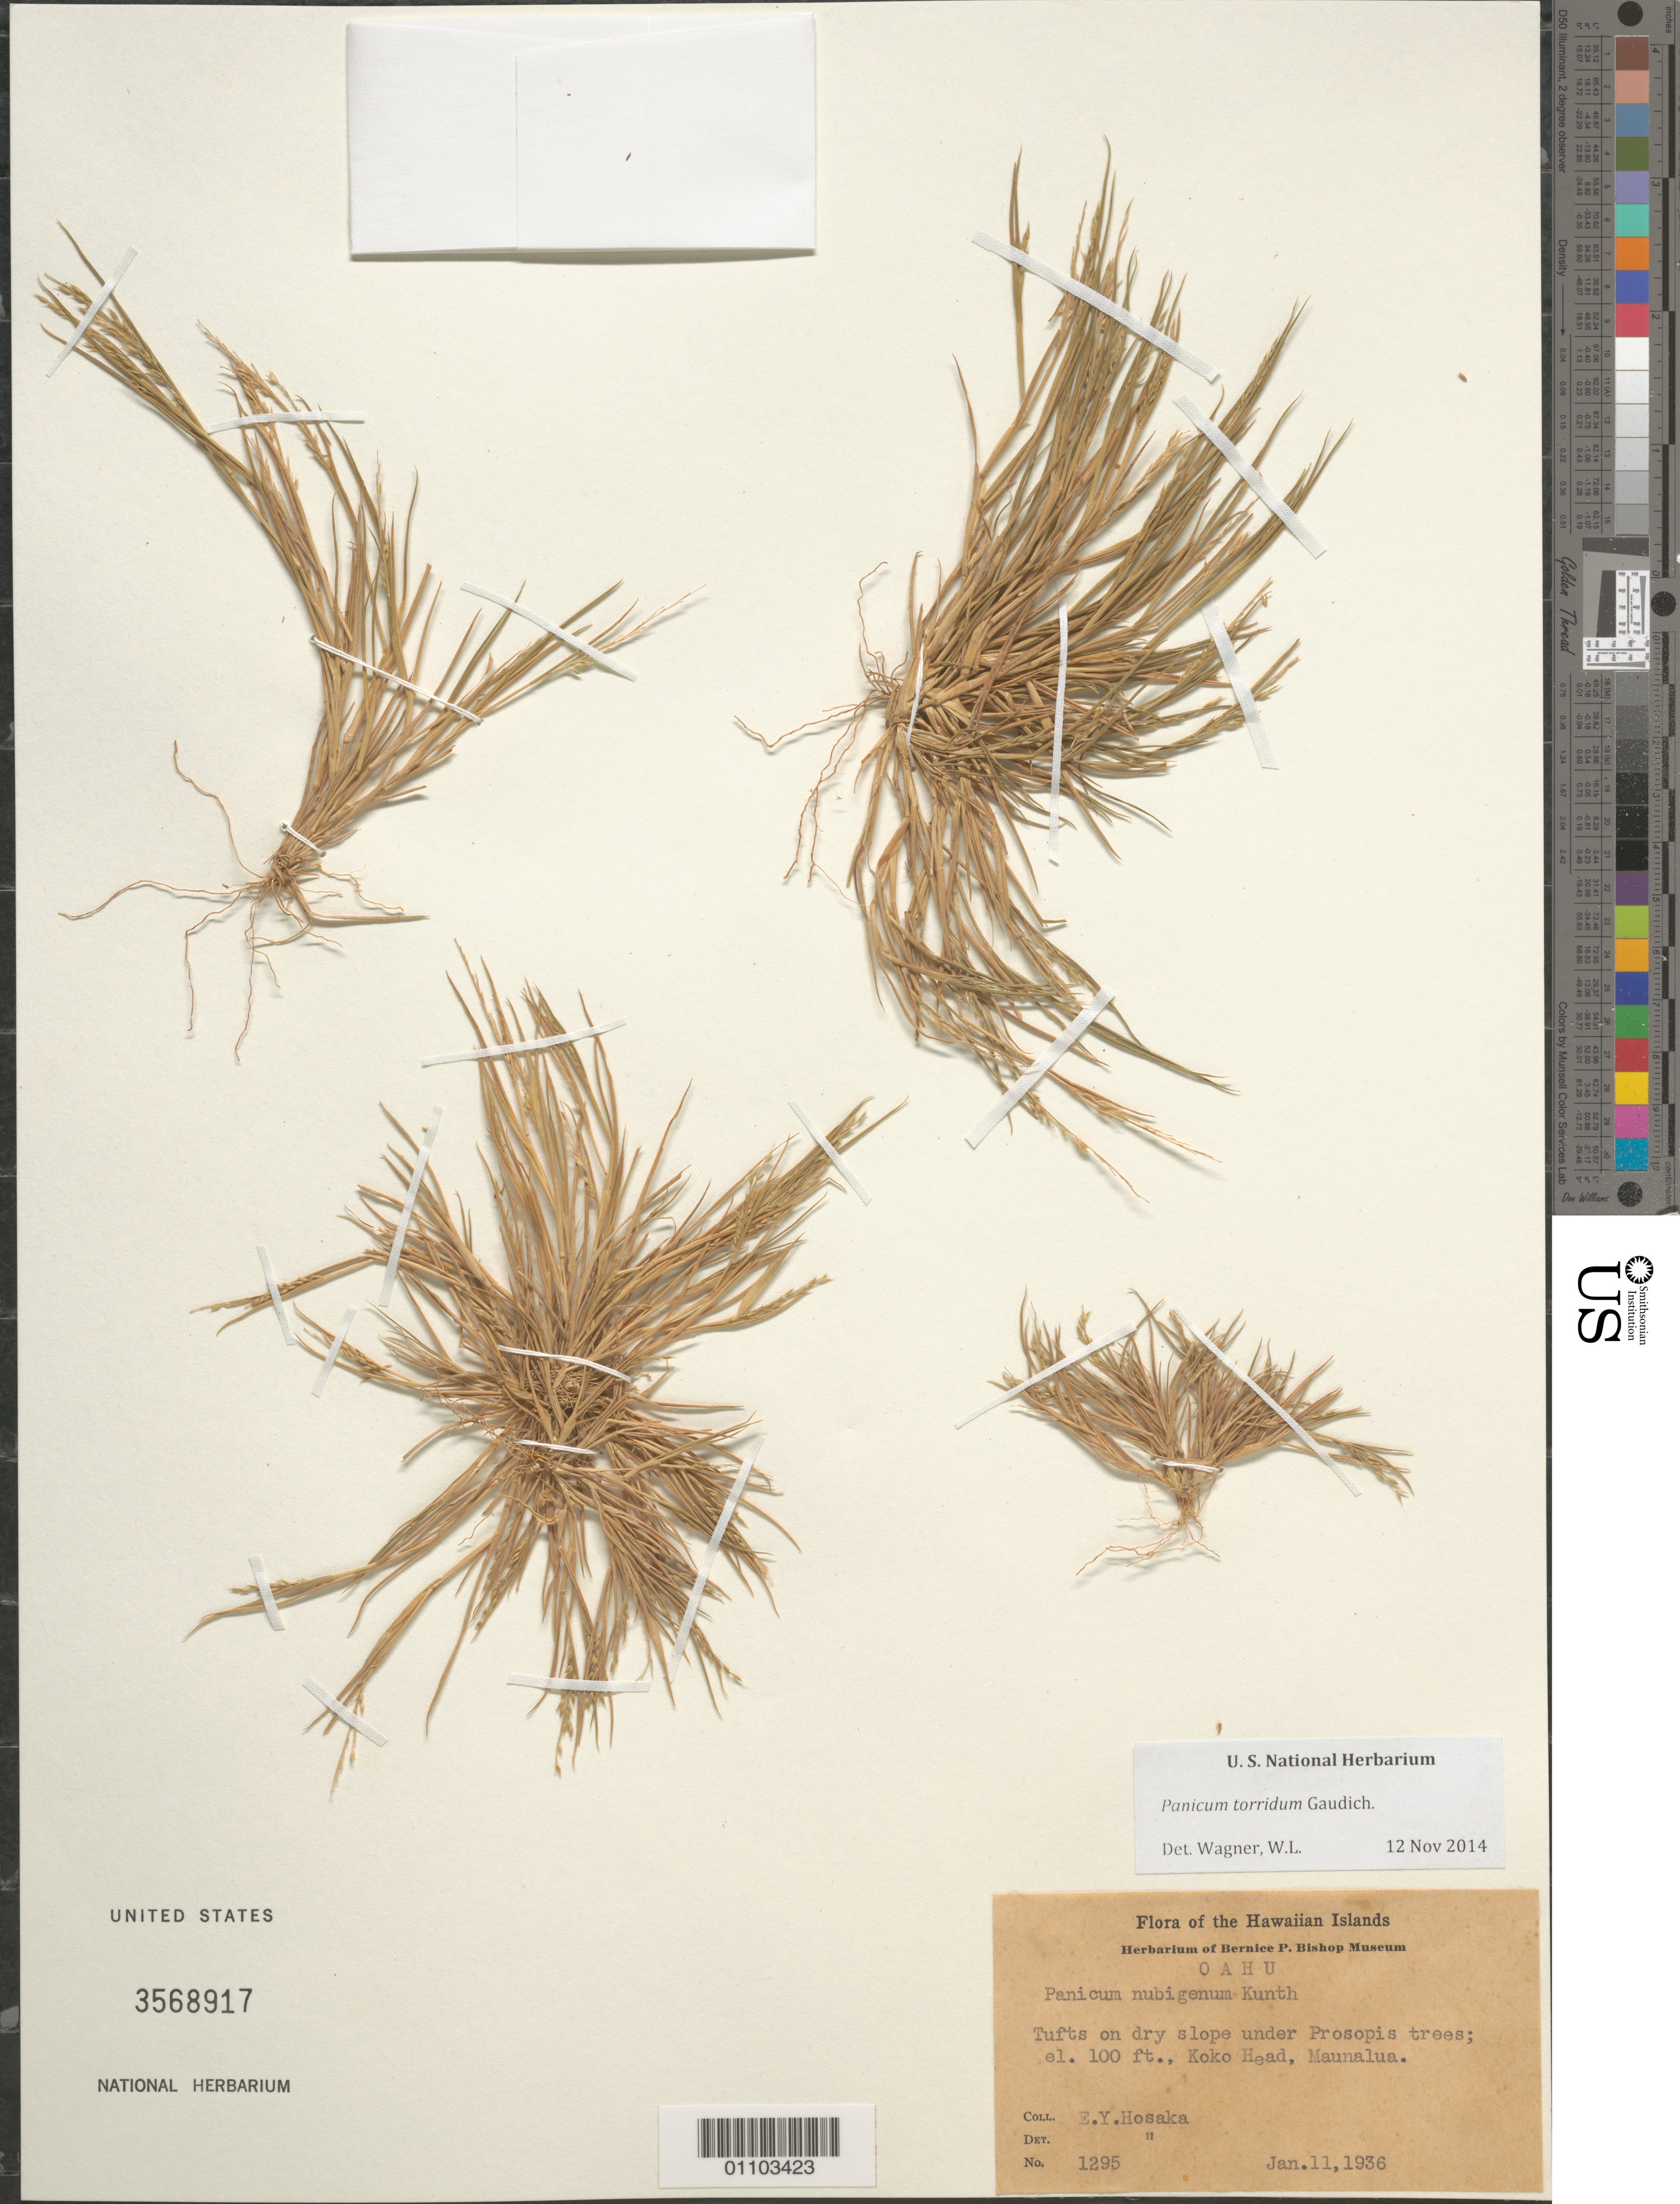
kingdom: Plantae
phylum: Tracheophyta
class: Liliopsida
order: Poales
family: Poaceae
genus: Panicum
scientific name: Panicum torridum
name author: Gaudich.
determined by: Wagner, W. L., (BOT), Smithsonian Institution - National Museum of Natural History (UNITED STATES)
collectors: E. Y. Hosaka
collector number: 1295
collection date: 1936-01-11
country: United States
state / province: Hawaii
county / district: Honolulu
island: Oahu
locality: Koko Head, Maunalua.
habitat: Tufts on dry slope under Prosopis trees.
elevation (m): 30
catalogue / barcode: US 3568917